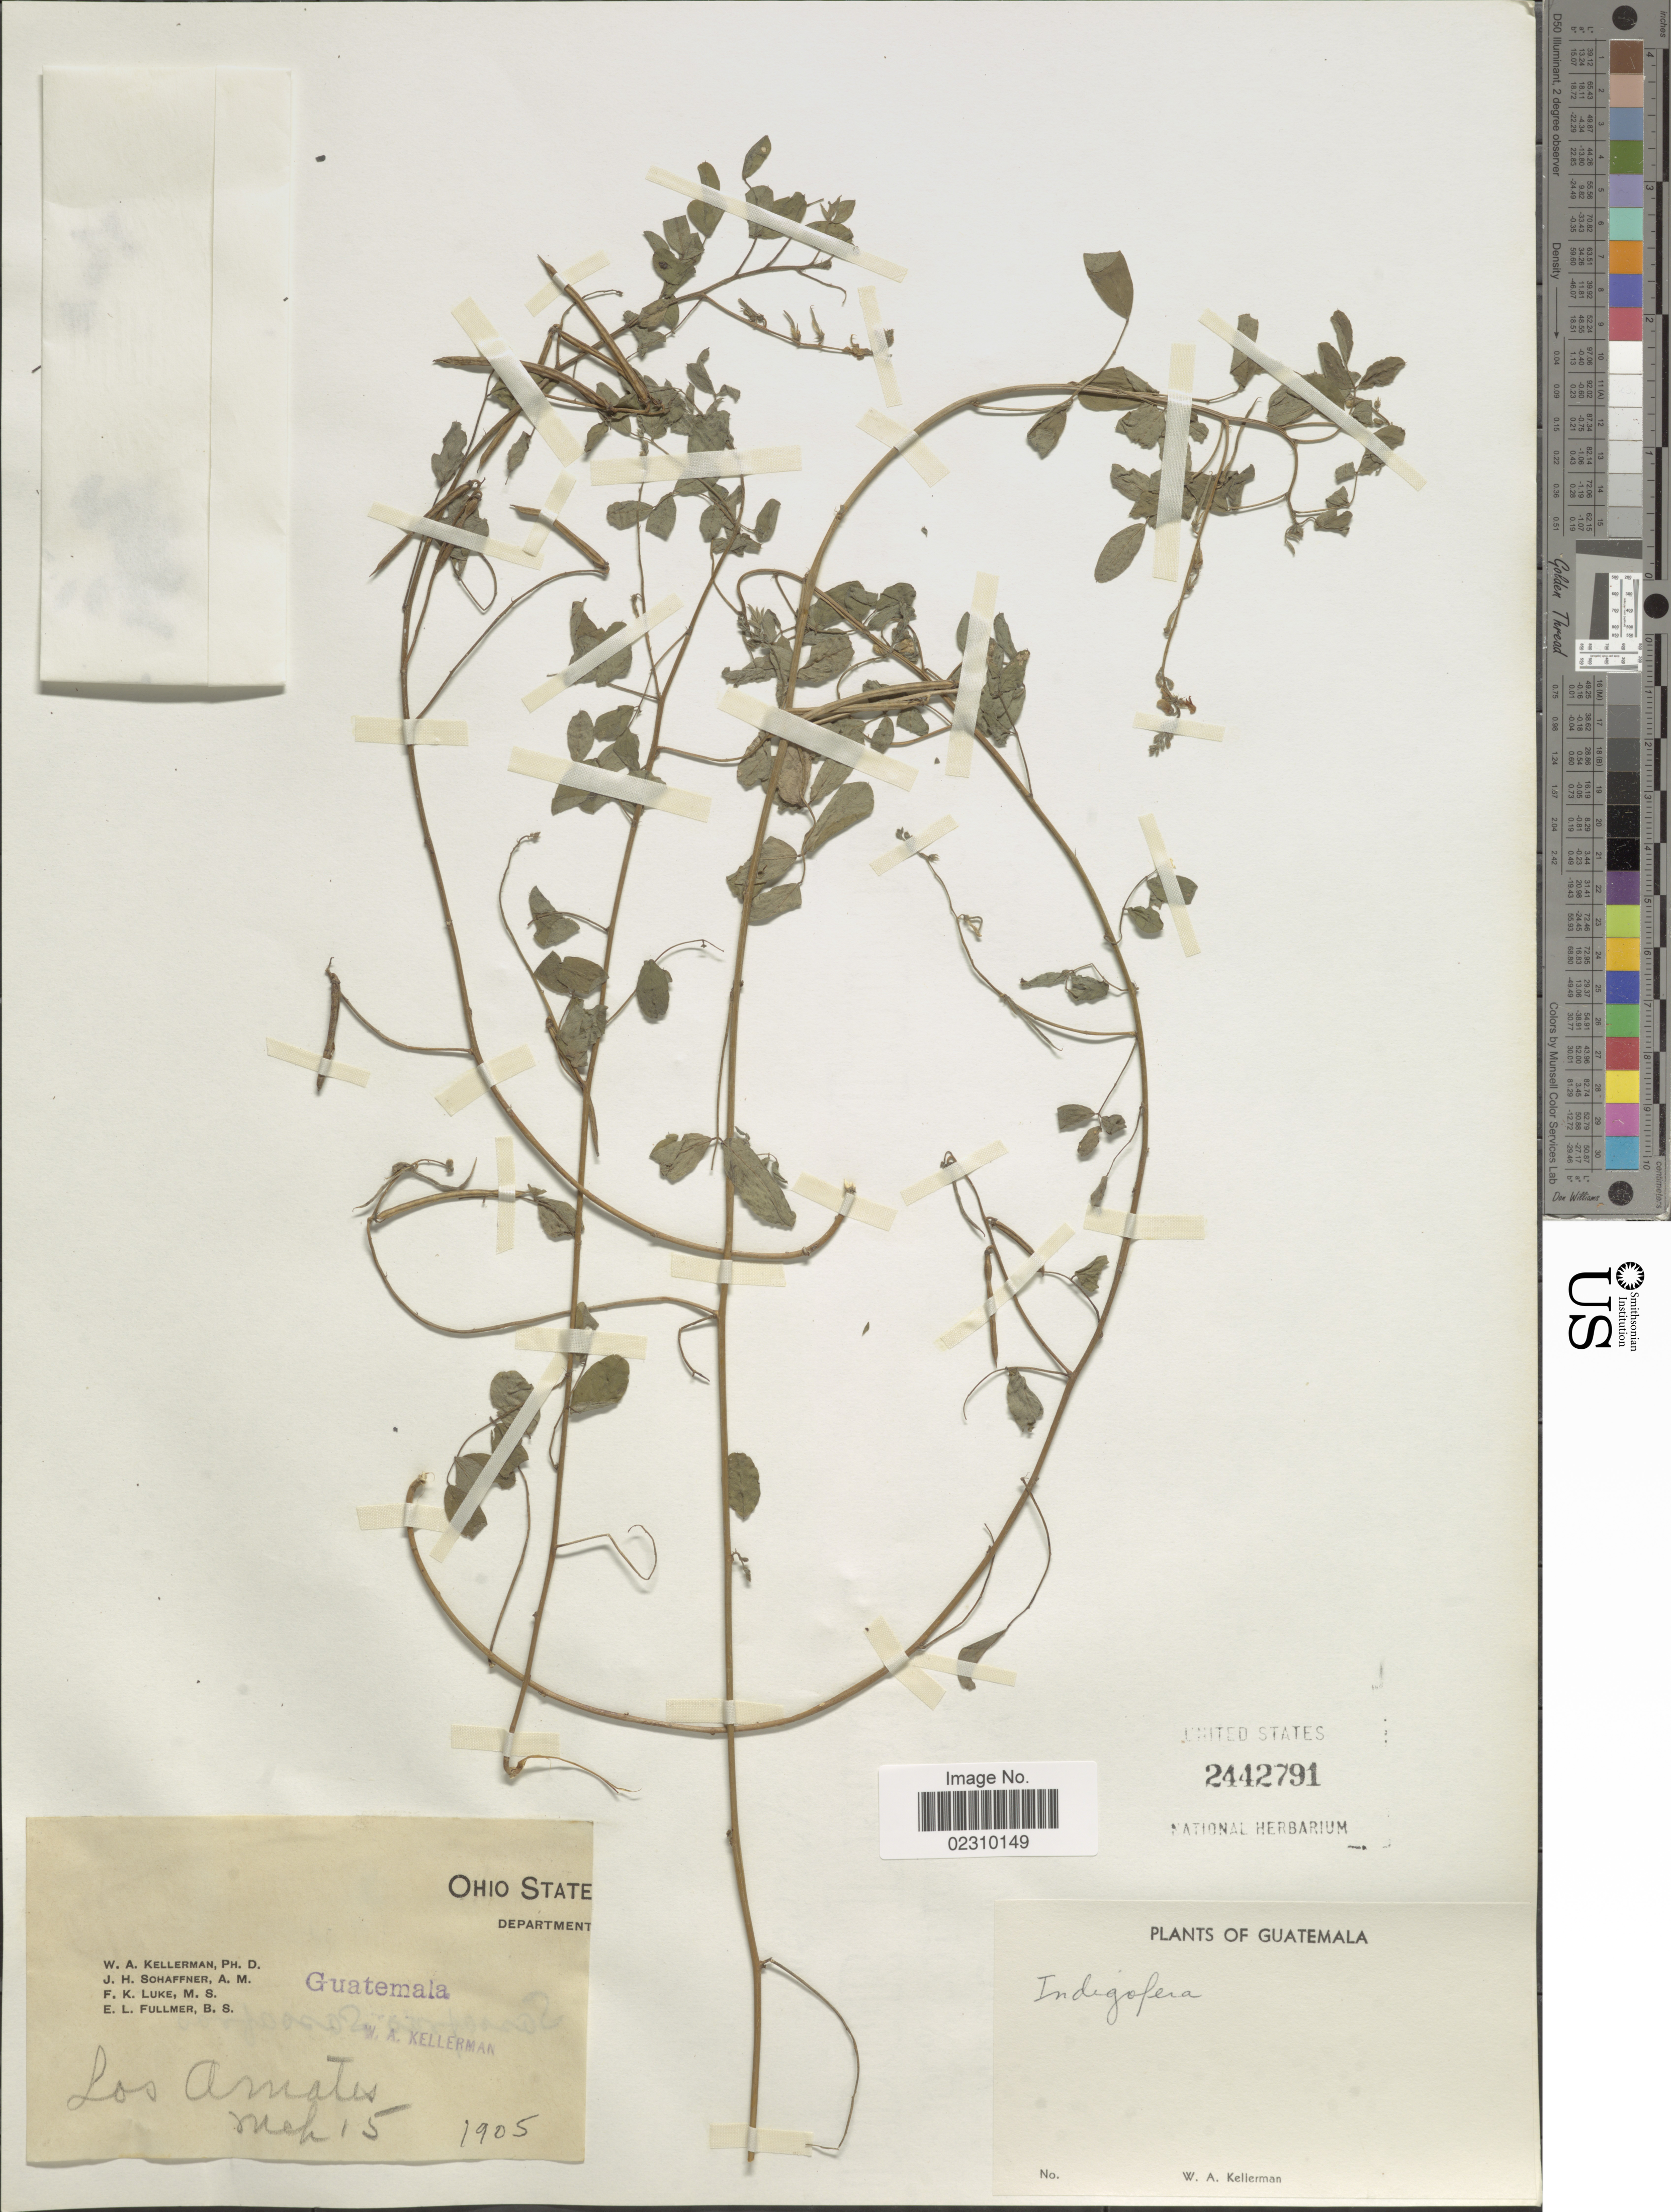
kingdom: Plantae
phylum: Tracheophyta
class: Magnoliopsida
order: Fabales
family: Fabaceae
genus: Indigofera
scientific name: Indigofera sp.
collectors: W. Kellerman, J. H. Schaffner, F. Luke & R. Fullmer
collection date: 1905-03-15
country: Guatemala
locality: Los Amatis, Guatemala,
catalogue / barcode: US 2442791